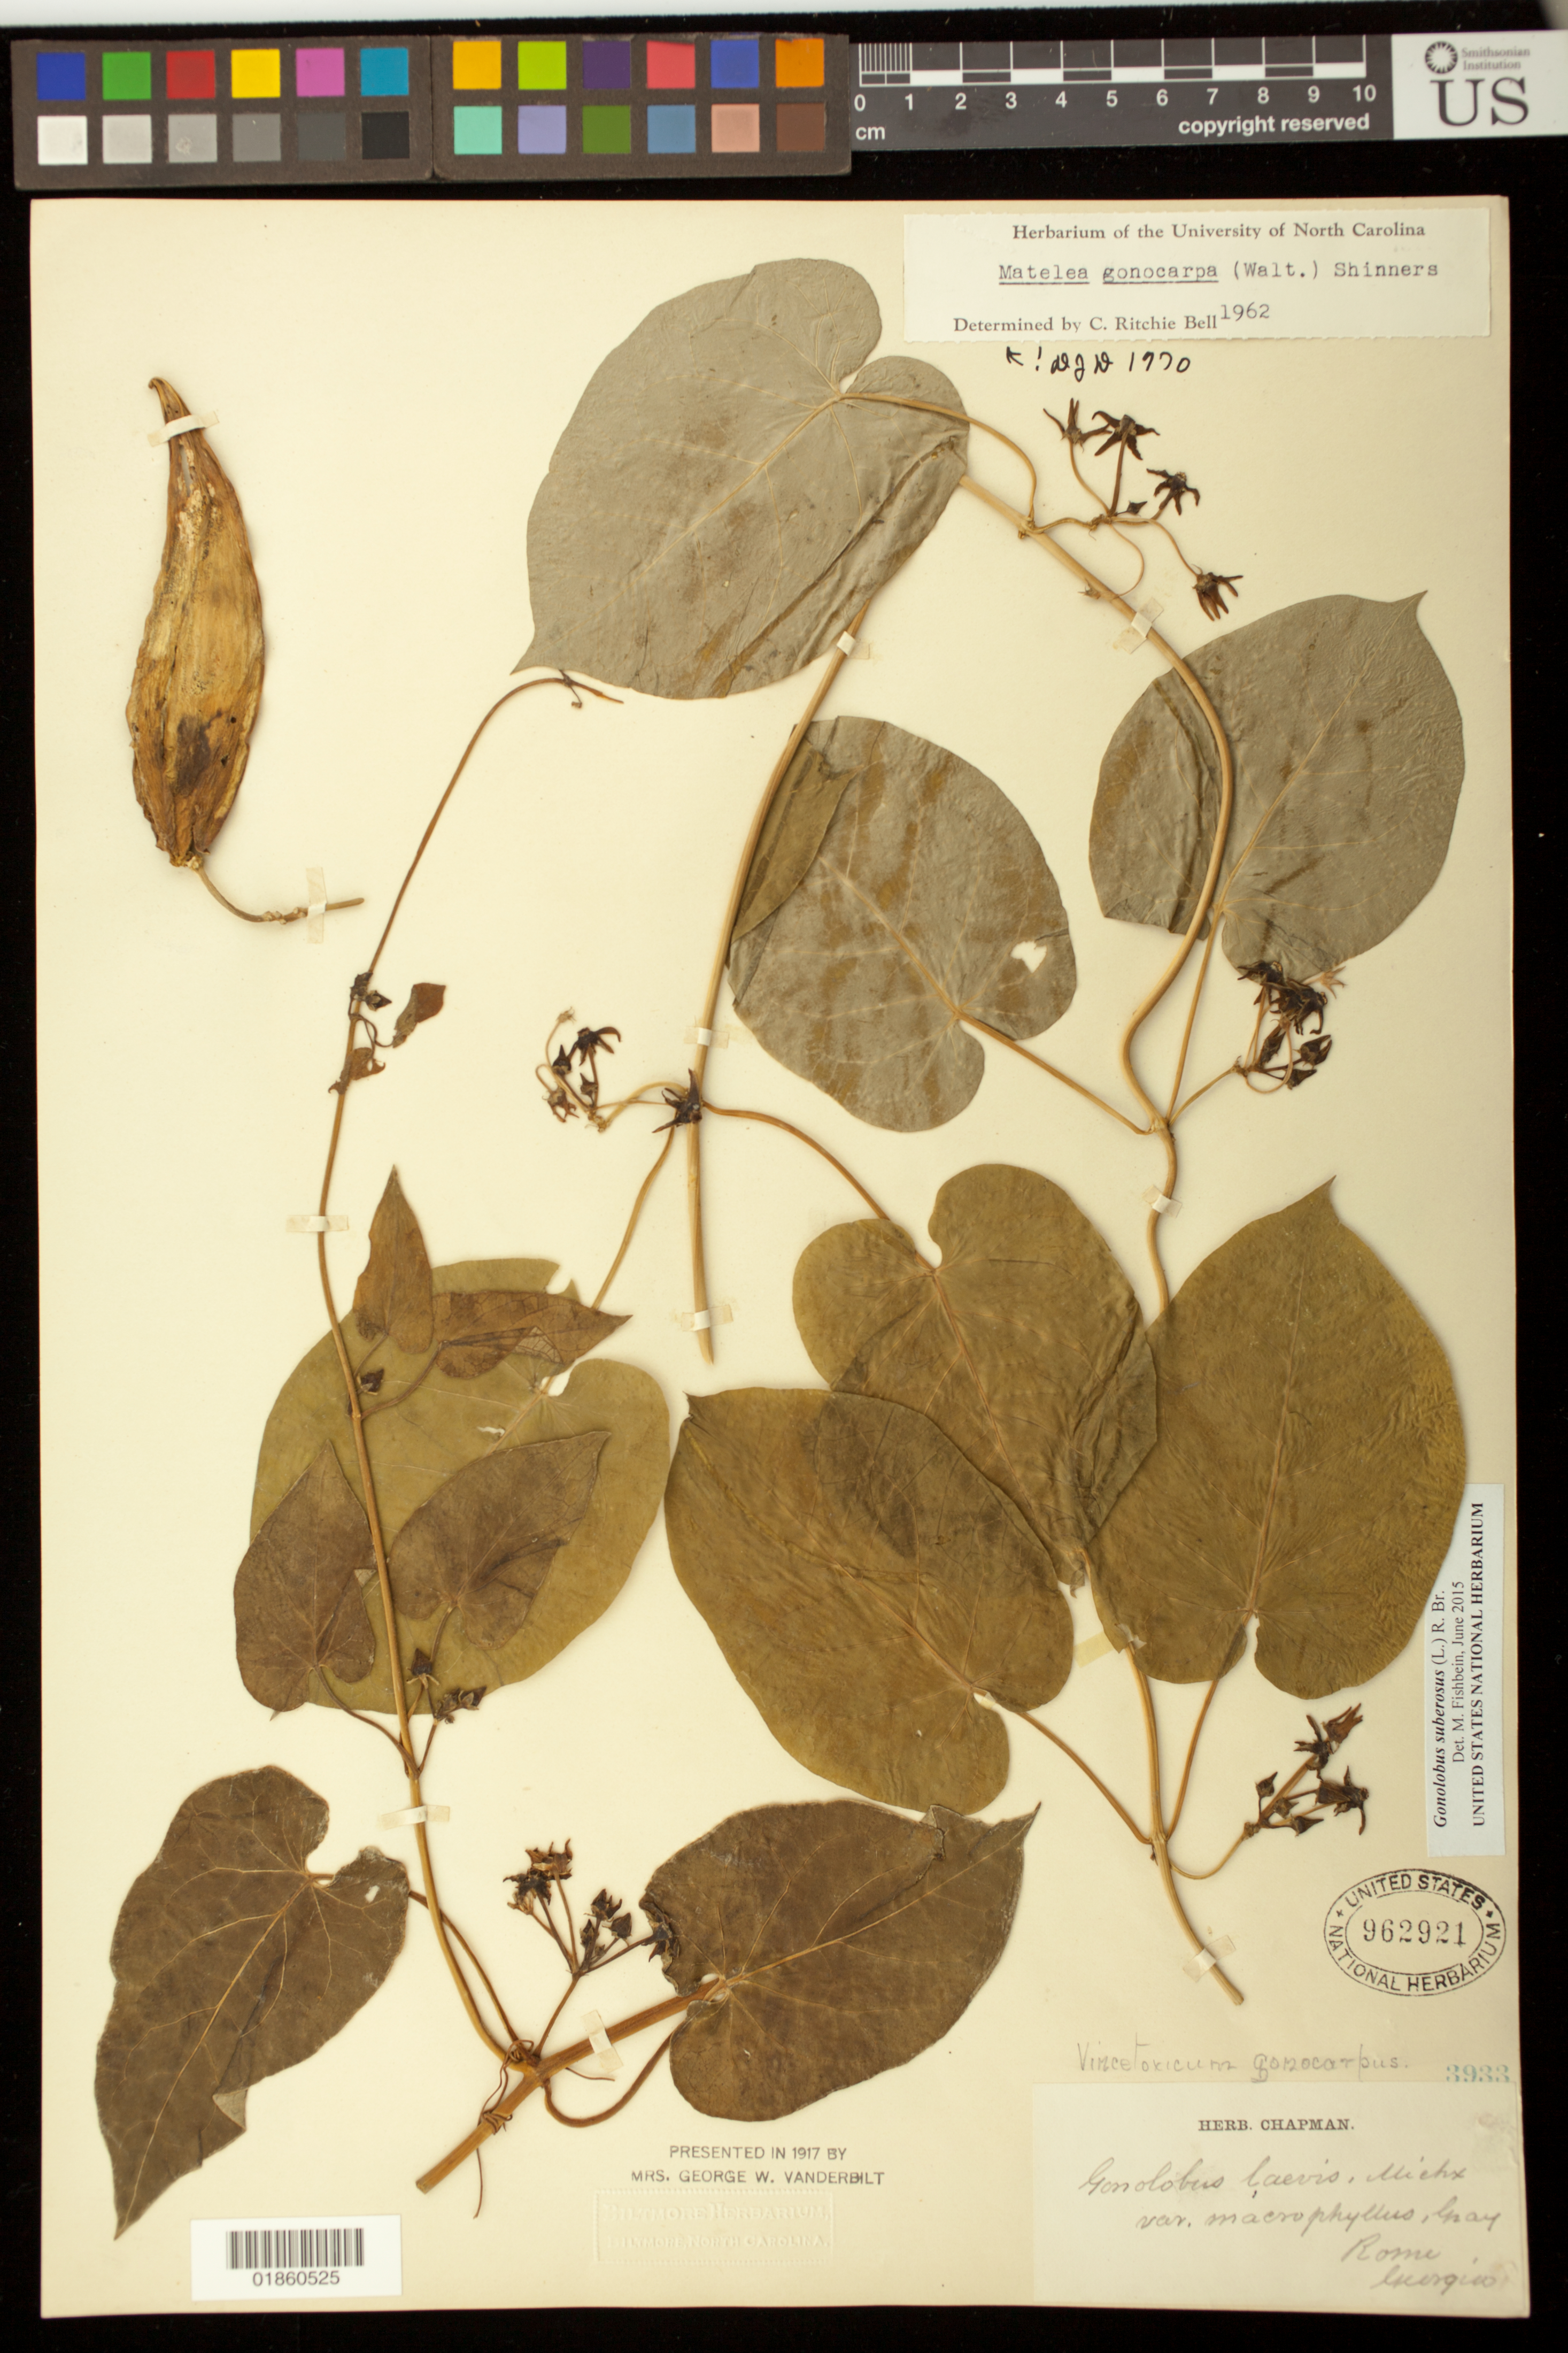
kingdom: Plantae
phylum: Tracheophyta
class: Magnoliopsida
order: Gentianales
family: Apocynaceae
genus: Gonolobus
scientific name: Gonolobus suberosus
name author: (L.) R. Br.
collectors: A. W. Chapman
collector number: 3933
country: United States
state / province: Georgia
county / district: Floyd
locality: Rome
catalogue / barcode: US 962921